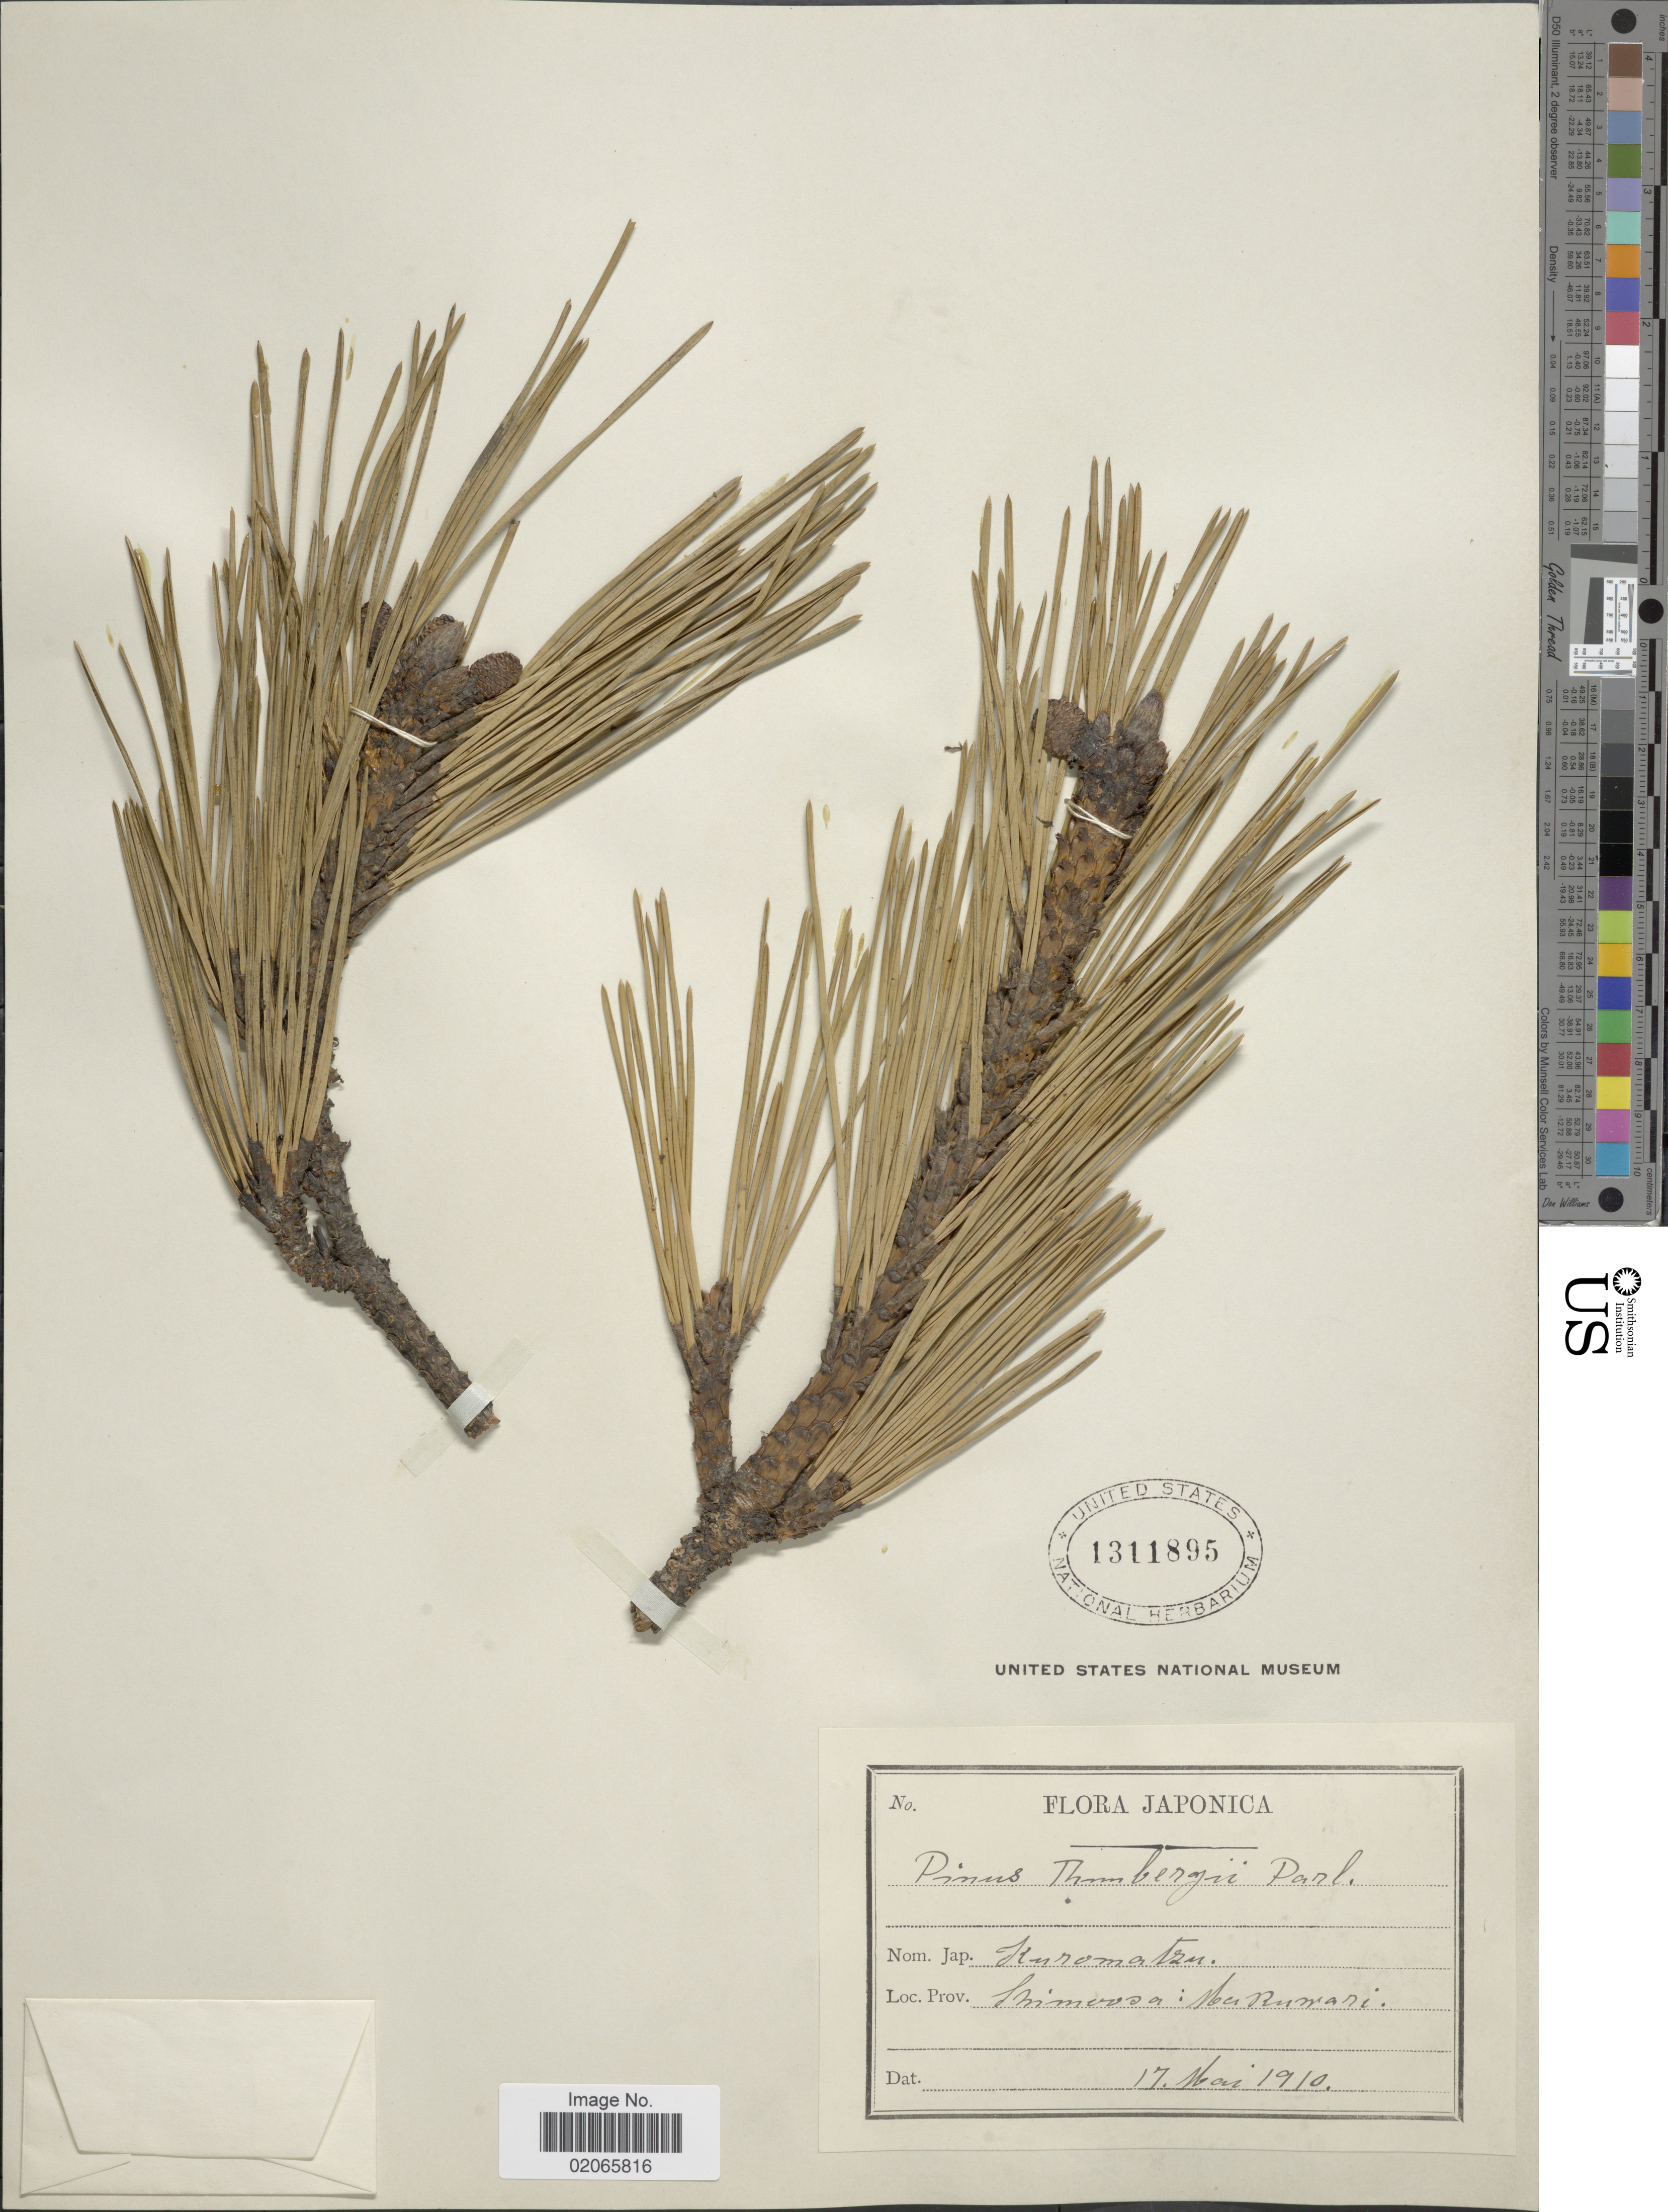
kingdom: Plantae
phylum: Tracheophyta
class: Pinopsida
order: Pinales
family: Pinaceae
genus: Pinus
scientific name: Pinus thunbergii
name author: Parl.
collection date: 1910-05-17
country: Japan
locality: Shimoosa, Makuwari.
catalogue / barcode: US 1311895